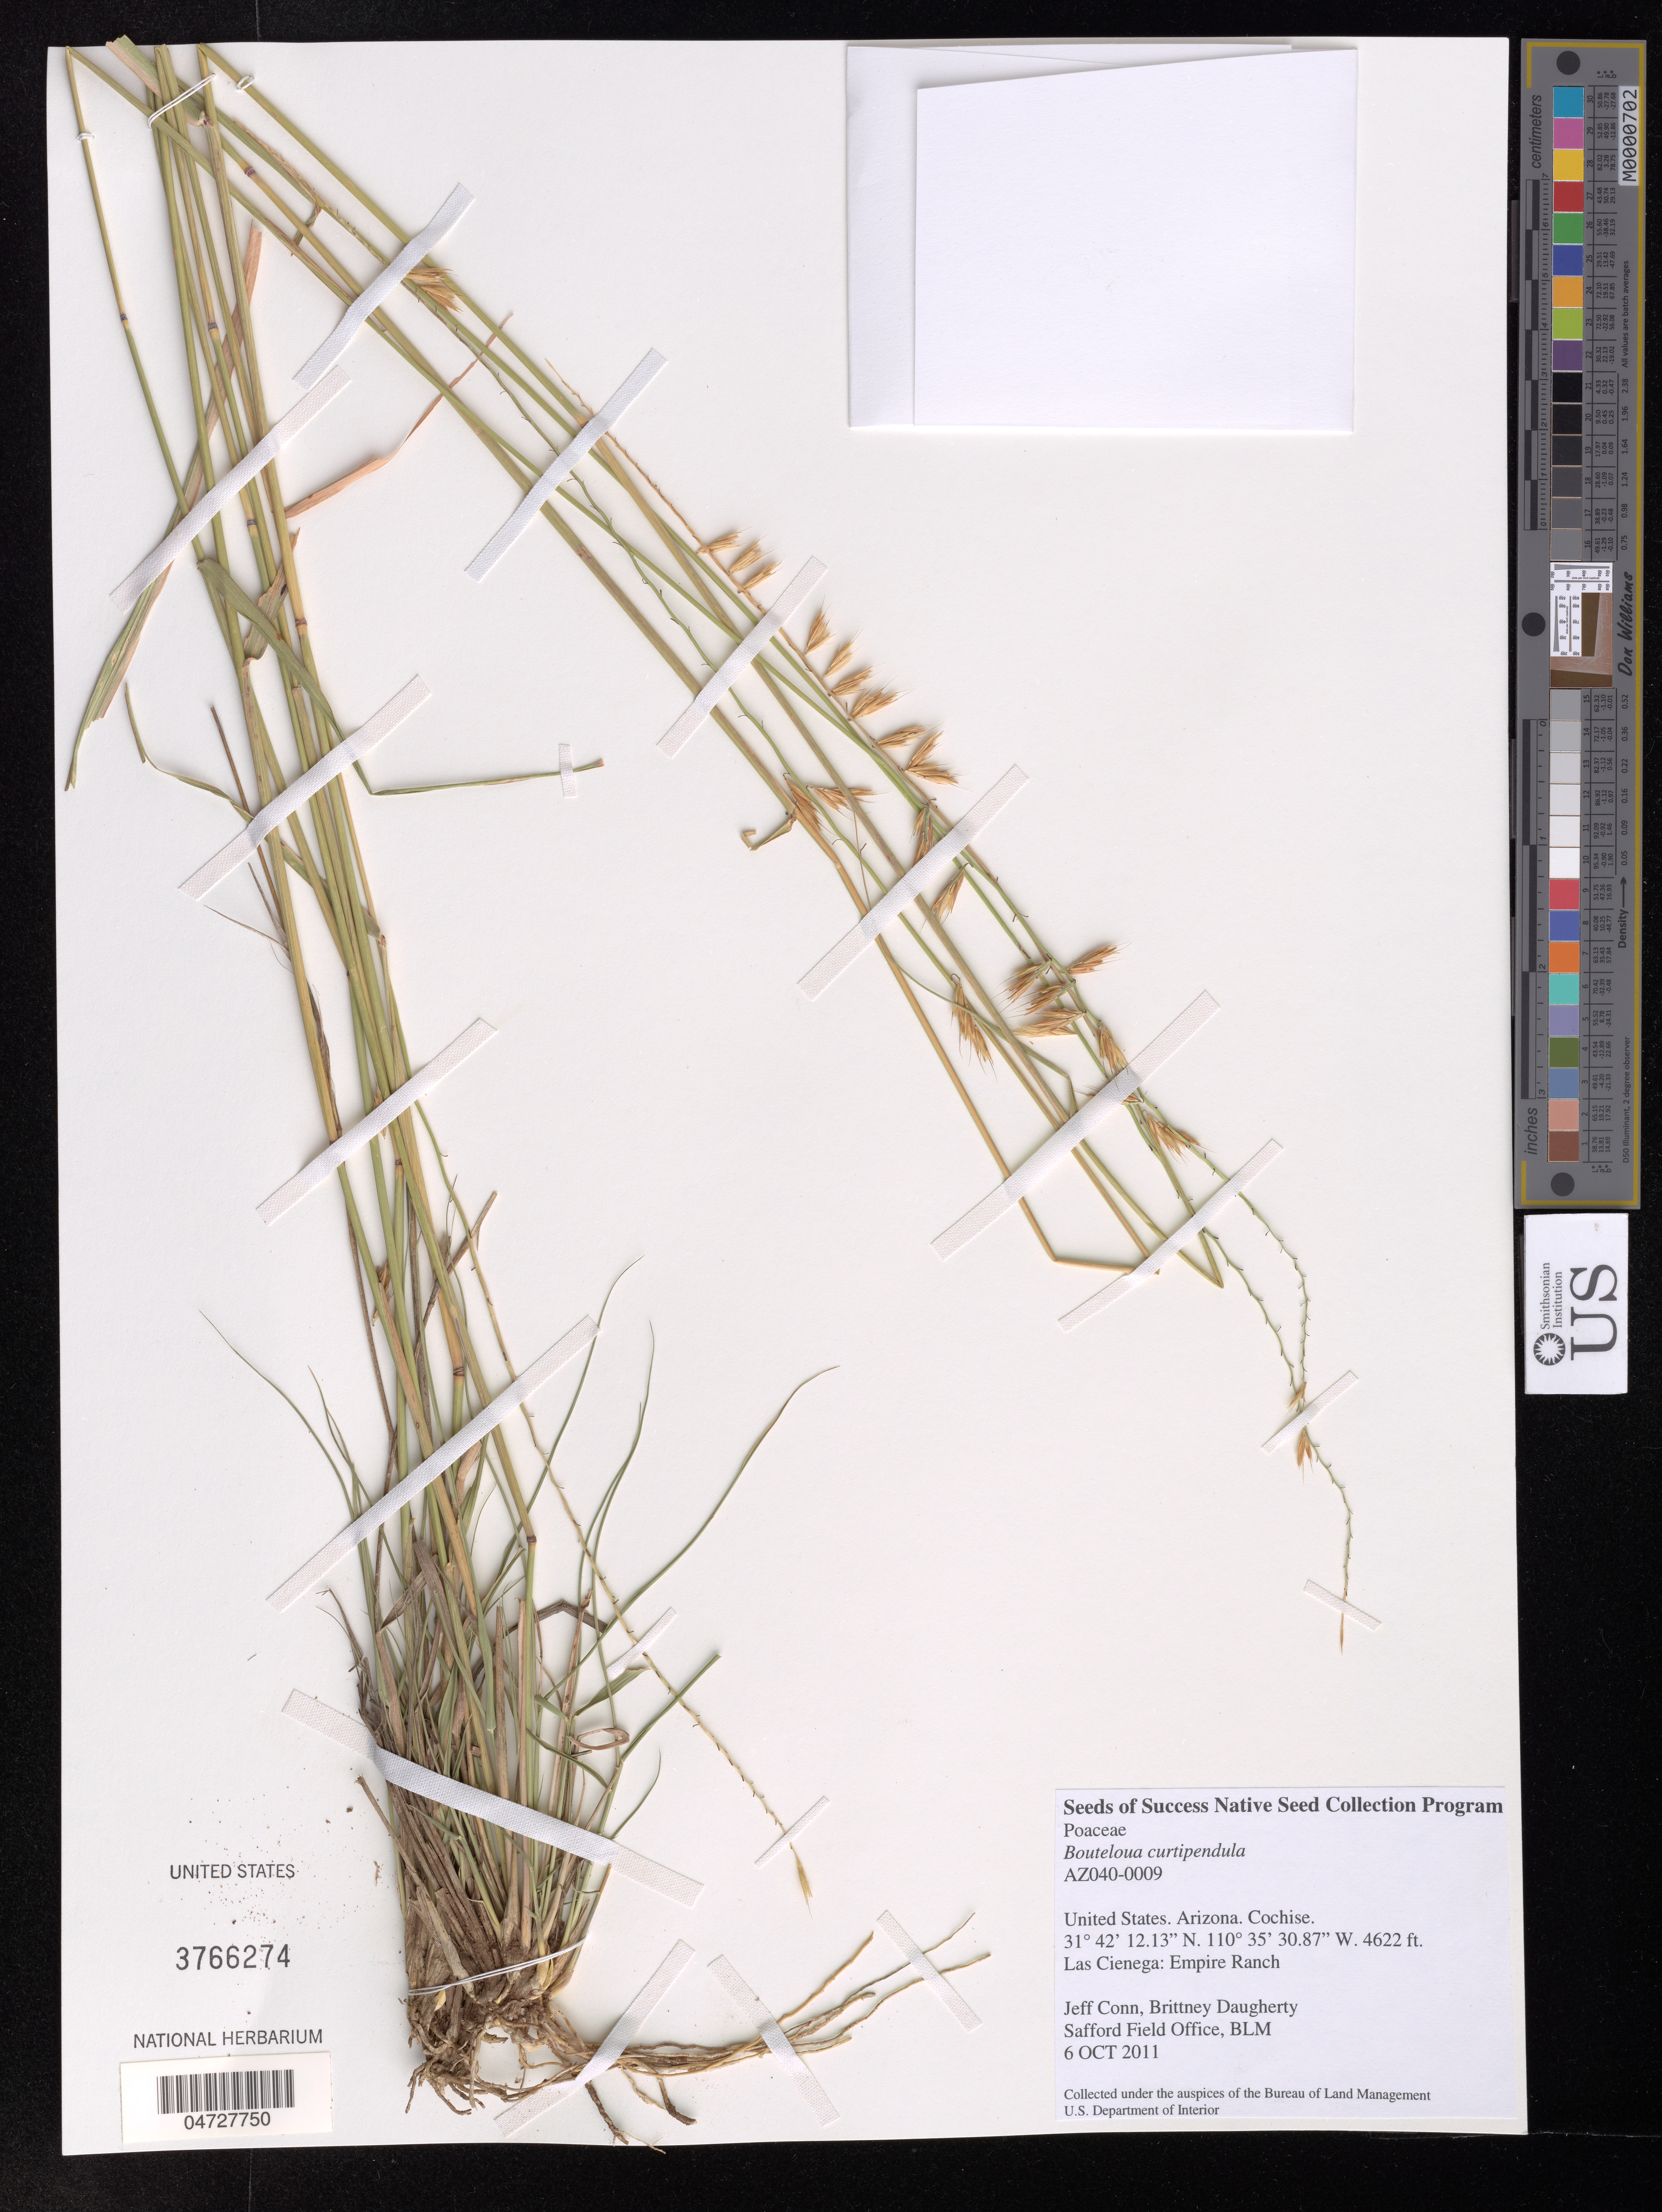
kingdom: Plantae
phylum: Tracheophyta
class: Liliopsida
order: Poales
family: Poaceae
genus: Bouteloua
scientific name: Bouteloua curtipendula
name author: (Michx.) Torr.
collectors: J. Conn & B. Daugherty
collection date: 2011-10-06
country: United States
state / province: Arizona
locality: Cochise.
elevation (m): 1409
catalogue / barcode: US 3766274